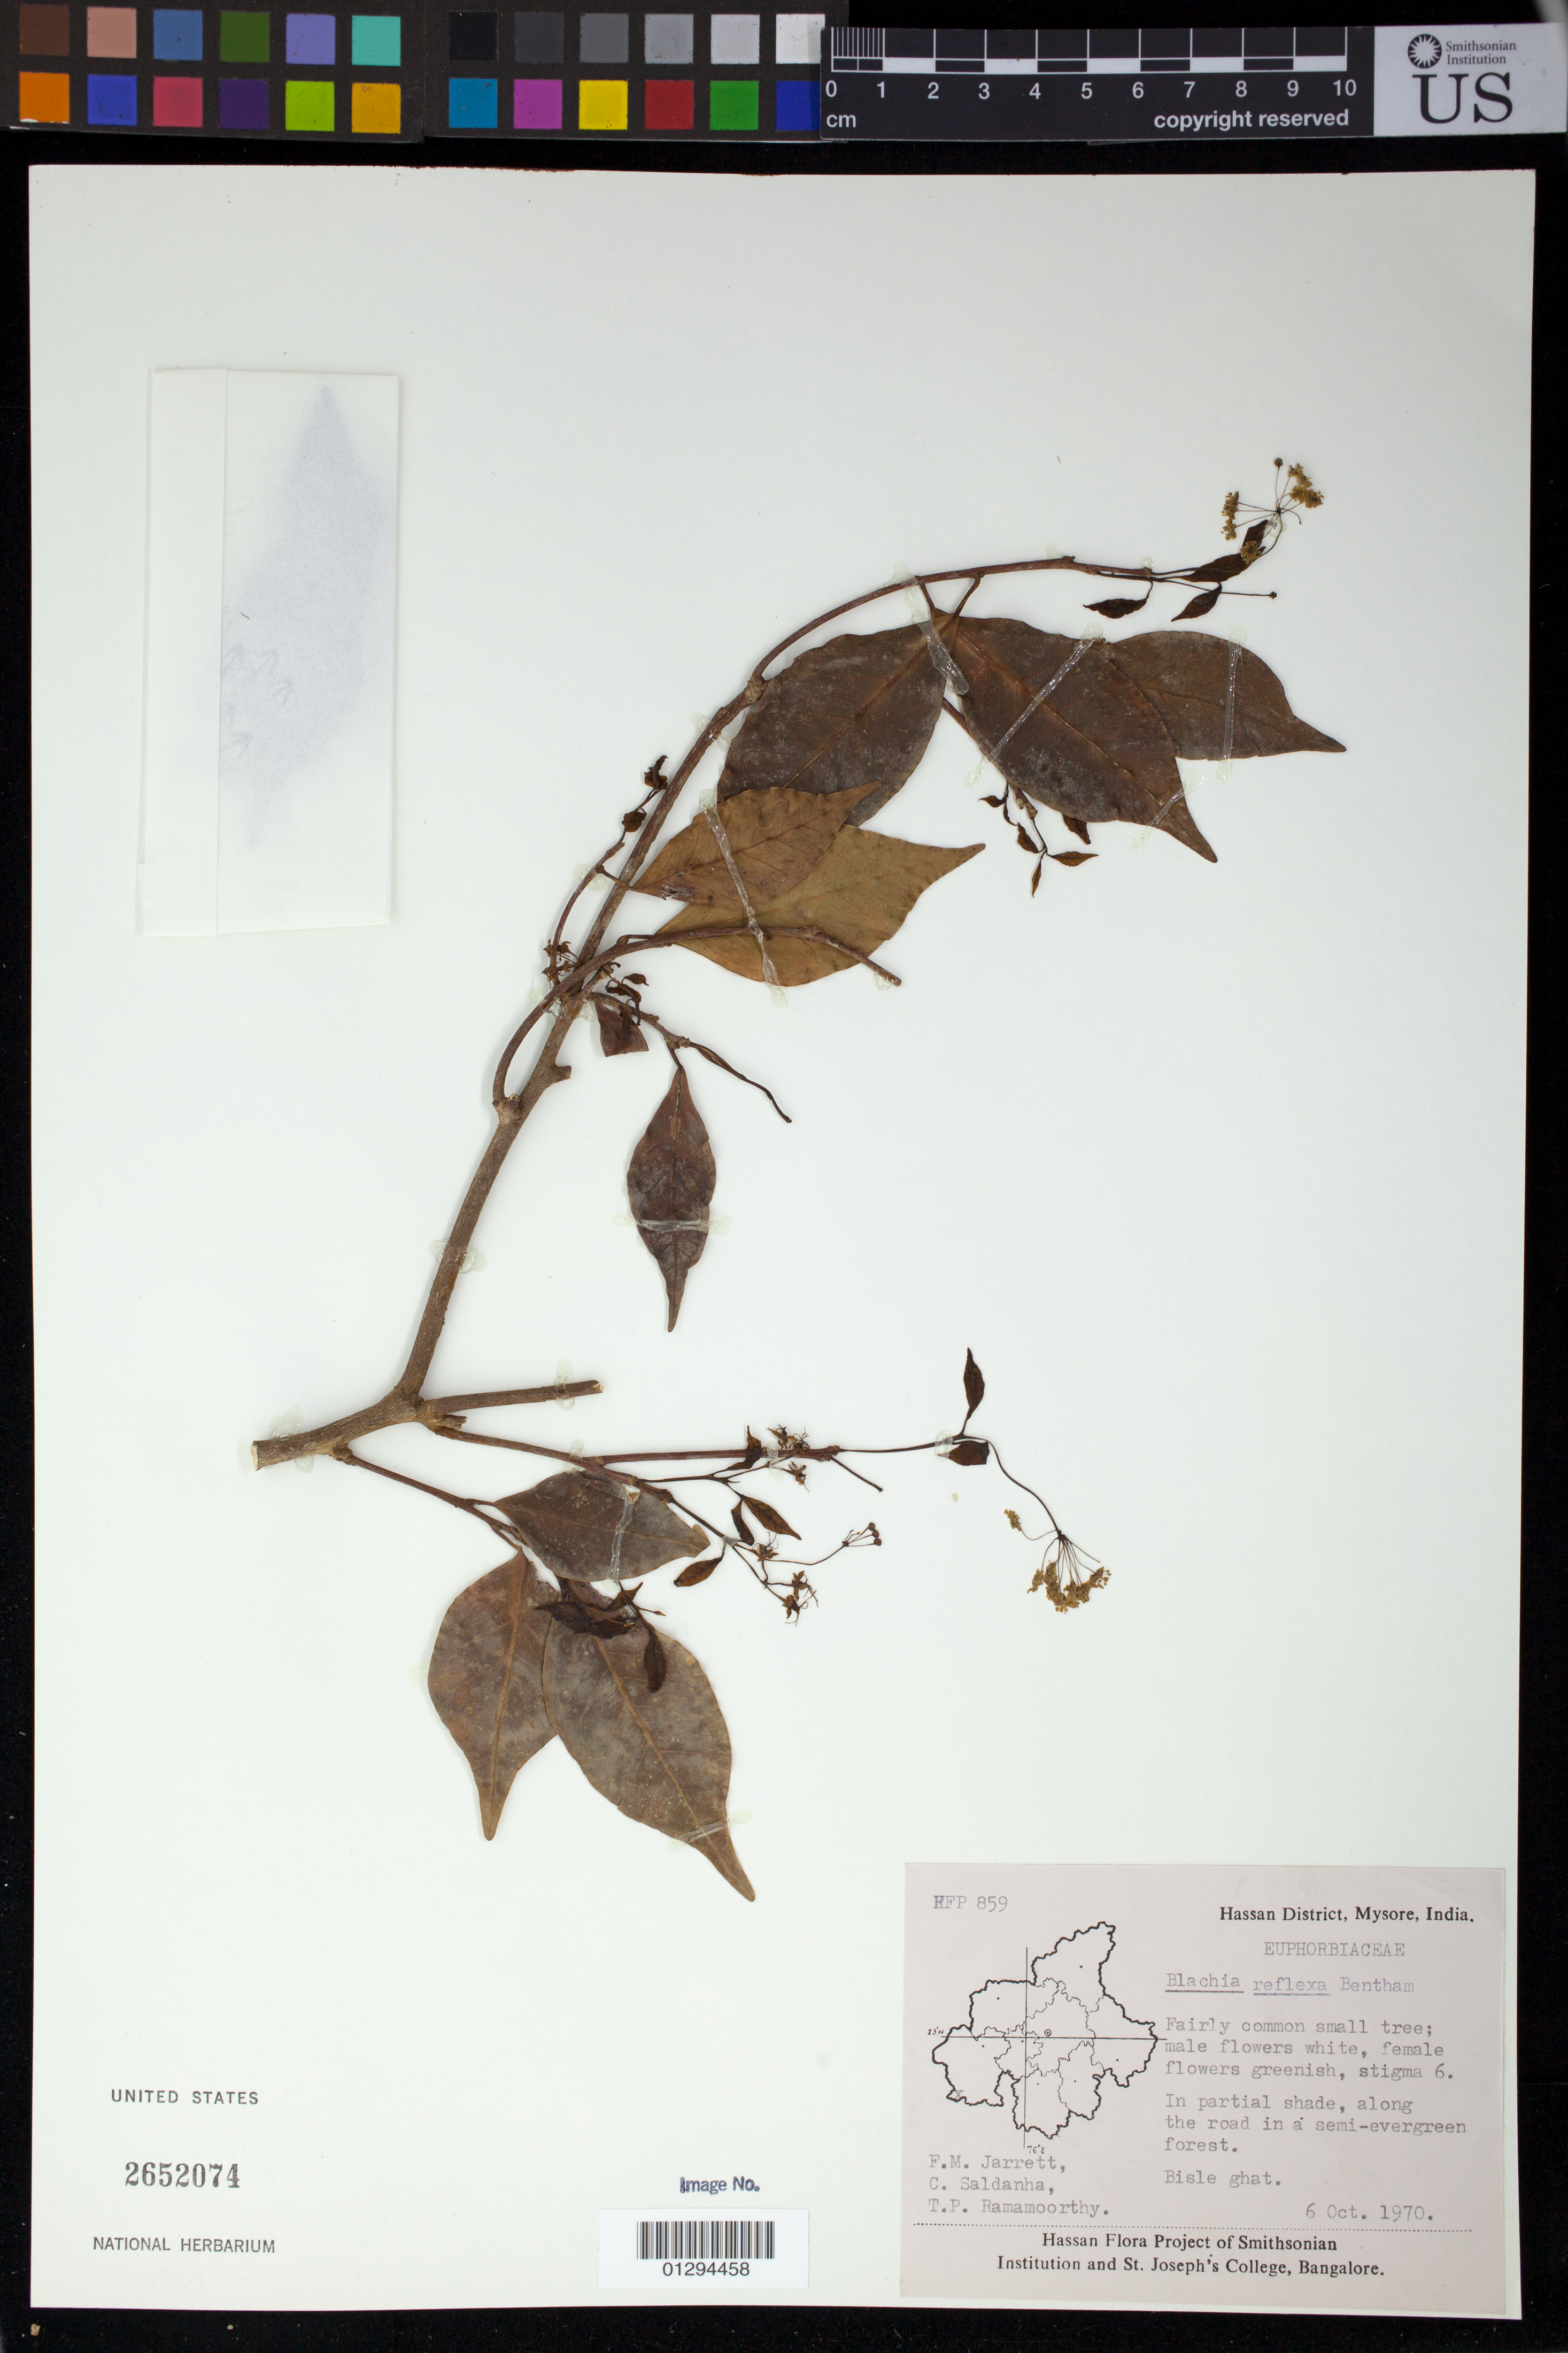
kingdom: Plantae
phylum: Tracheophyta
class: Magnoliopsida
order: Malpighiales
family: Euphorbiaceae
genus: Blachia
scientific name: Blachia reflexa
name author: Benth.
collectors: F. M. Jarrett, C. Saldanha & T. P. Ramamoorthy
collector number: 859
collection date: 1970-10-06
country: India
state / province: Karnataka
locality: Hassan District, Mysore.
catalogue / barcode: US 2652074